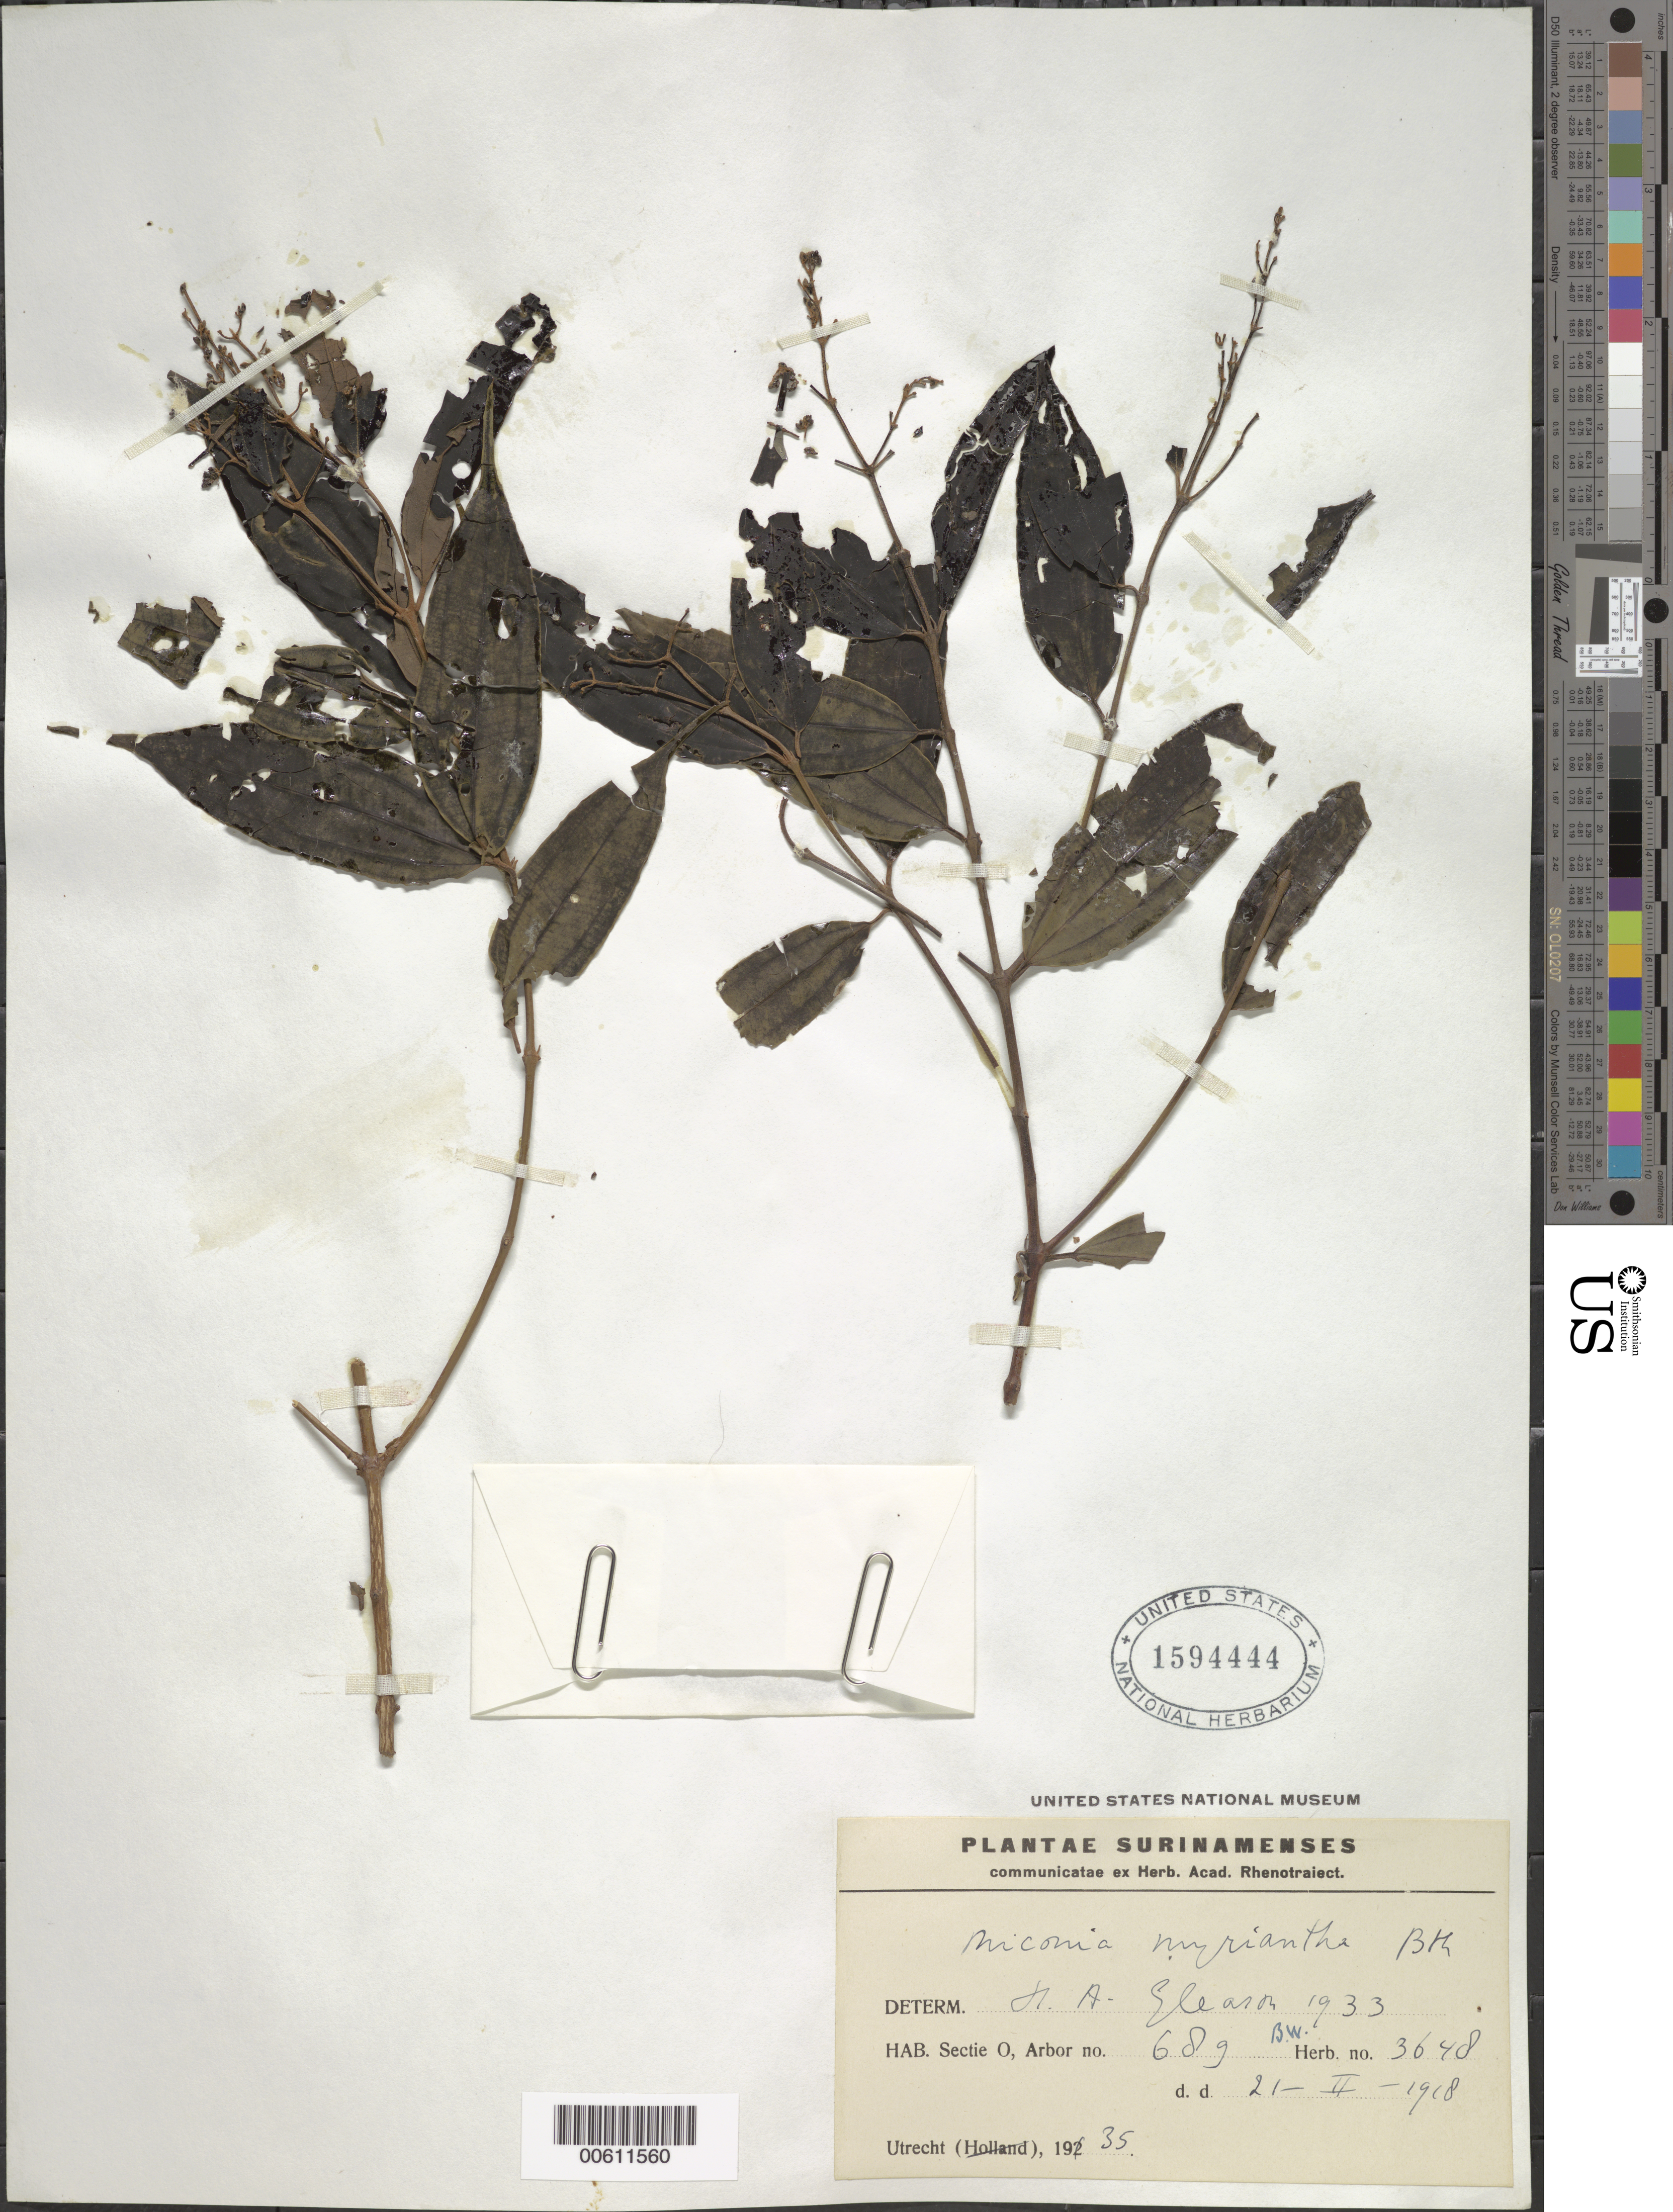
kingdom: Plantae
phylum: Tracheophyta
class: Magnoliopsida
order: Myrtales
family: Melastomataceae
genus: Miconia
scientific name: Miconia myriantha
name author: Benth.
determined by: Gleason, H. A.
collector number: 3648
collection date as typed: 21-Feb-18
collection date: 1918-02-21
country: Suriname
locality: Sectie O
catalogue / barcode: US 1594444